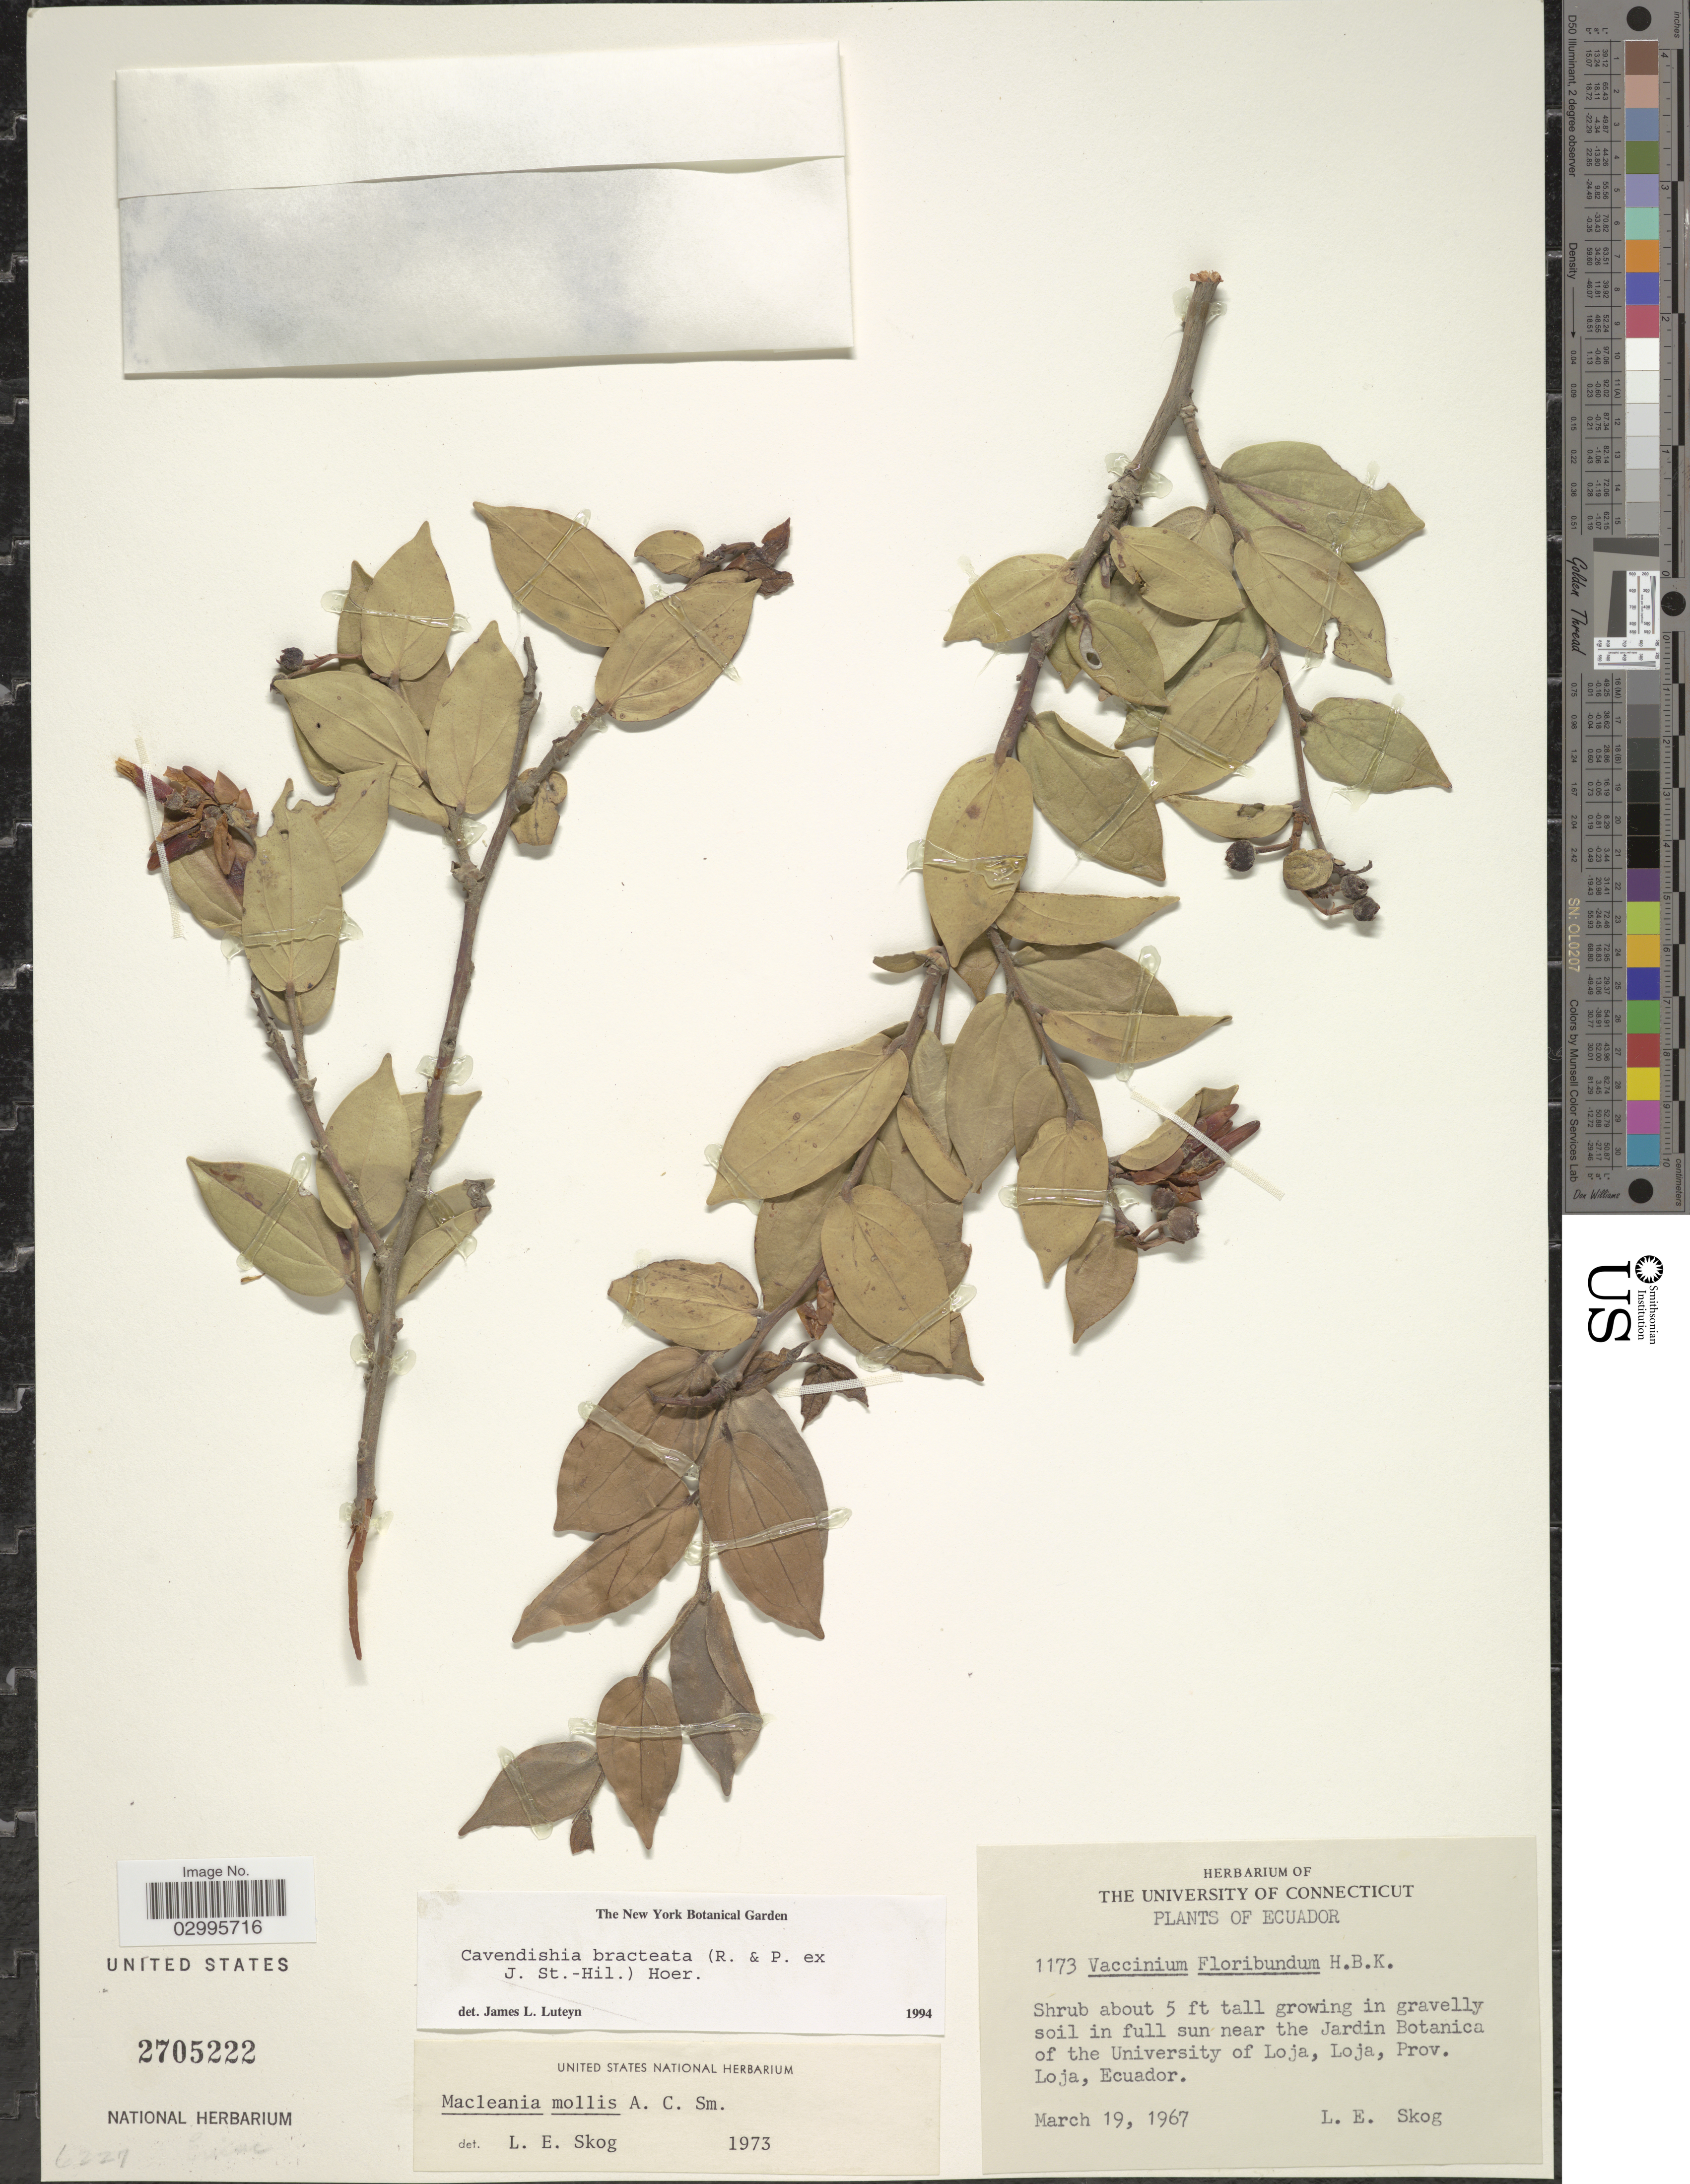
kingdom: Plantae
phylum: Tracheophyta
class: Magnoliopsida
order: Ericales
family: Ericaceae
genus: Cavendishia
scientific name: Cavendishia bracteata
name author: (Ruiz & Pav. ex J. St.-Hil.) Hoerold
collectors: L. E. Skog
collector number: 1173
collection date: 1967-03-19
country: Ecuador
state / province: Loja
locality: Near the Jardin Botanica of the University of Loja, Loja.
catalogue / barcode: US 2705222